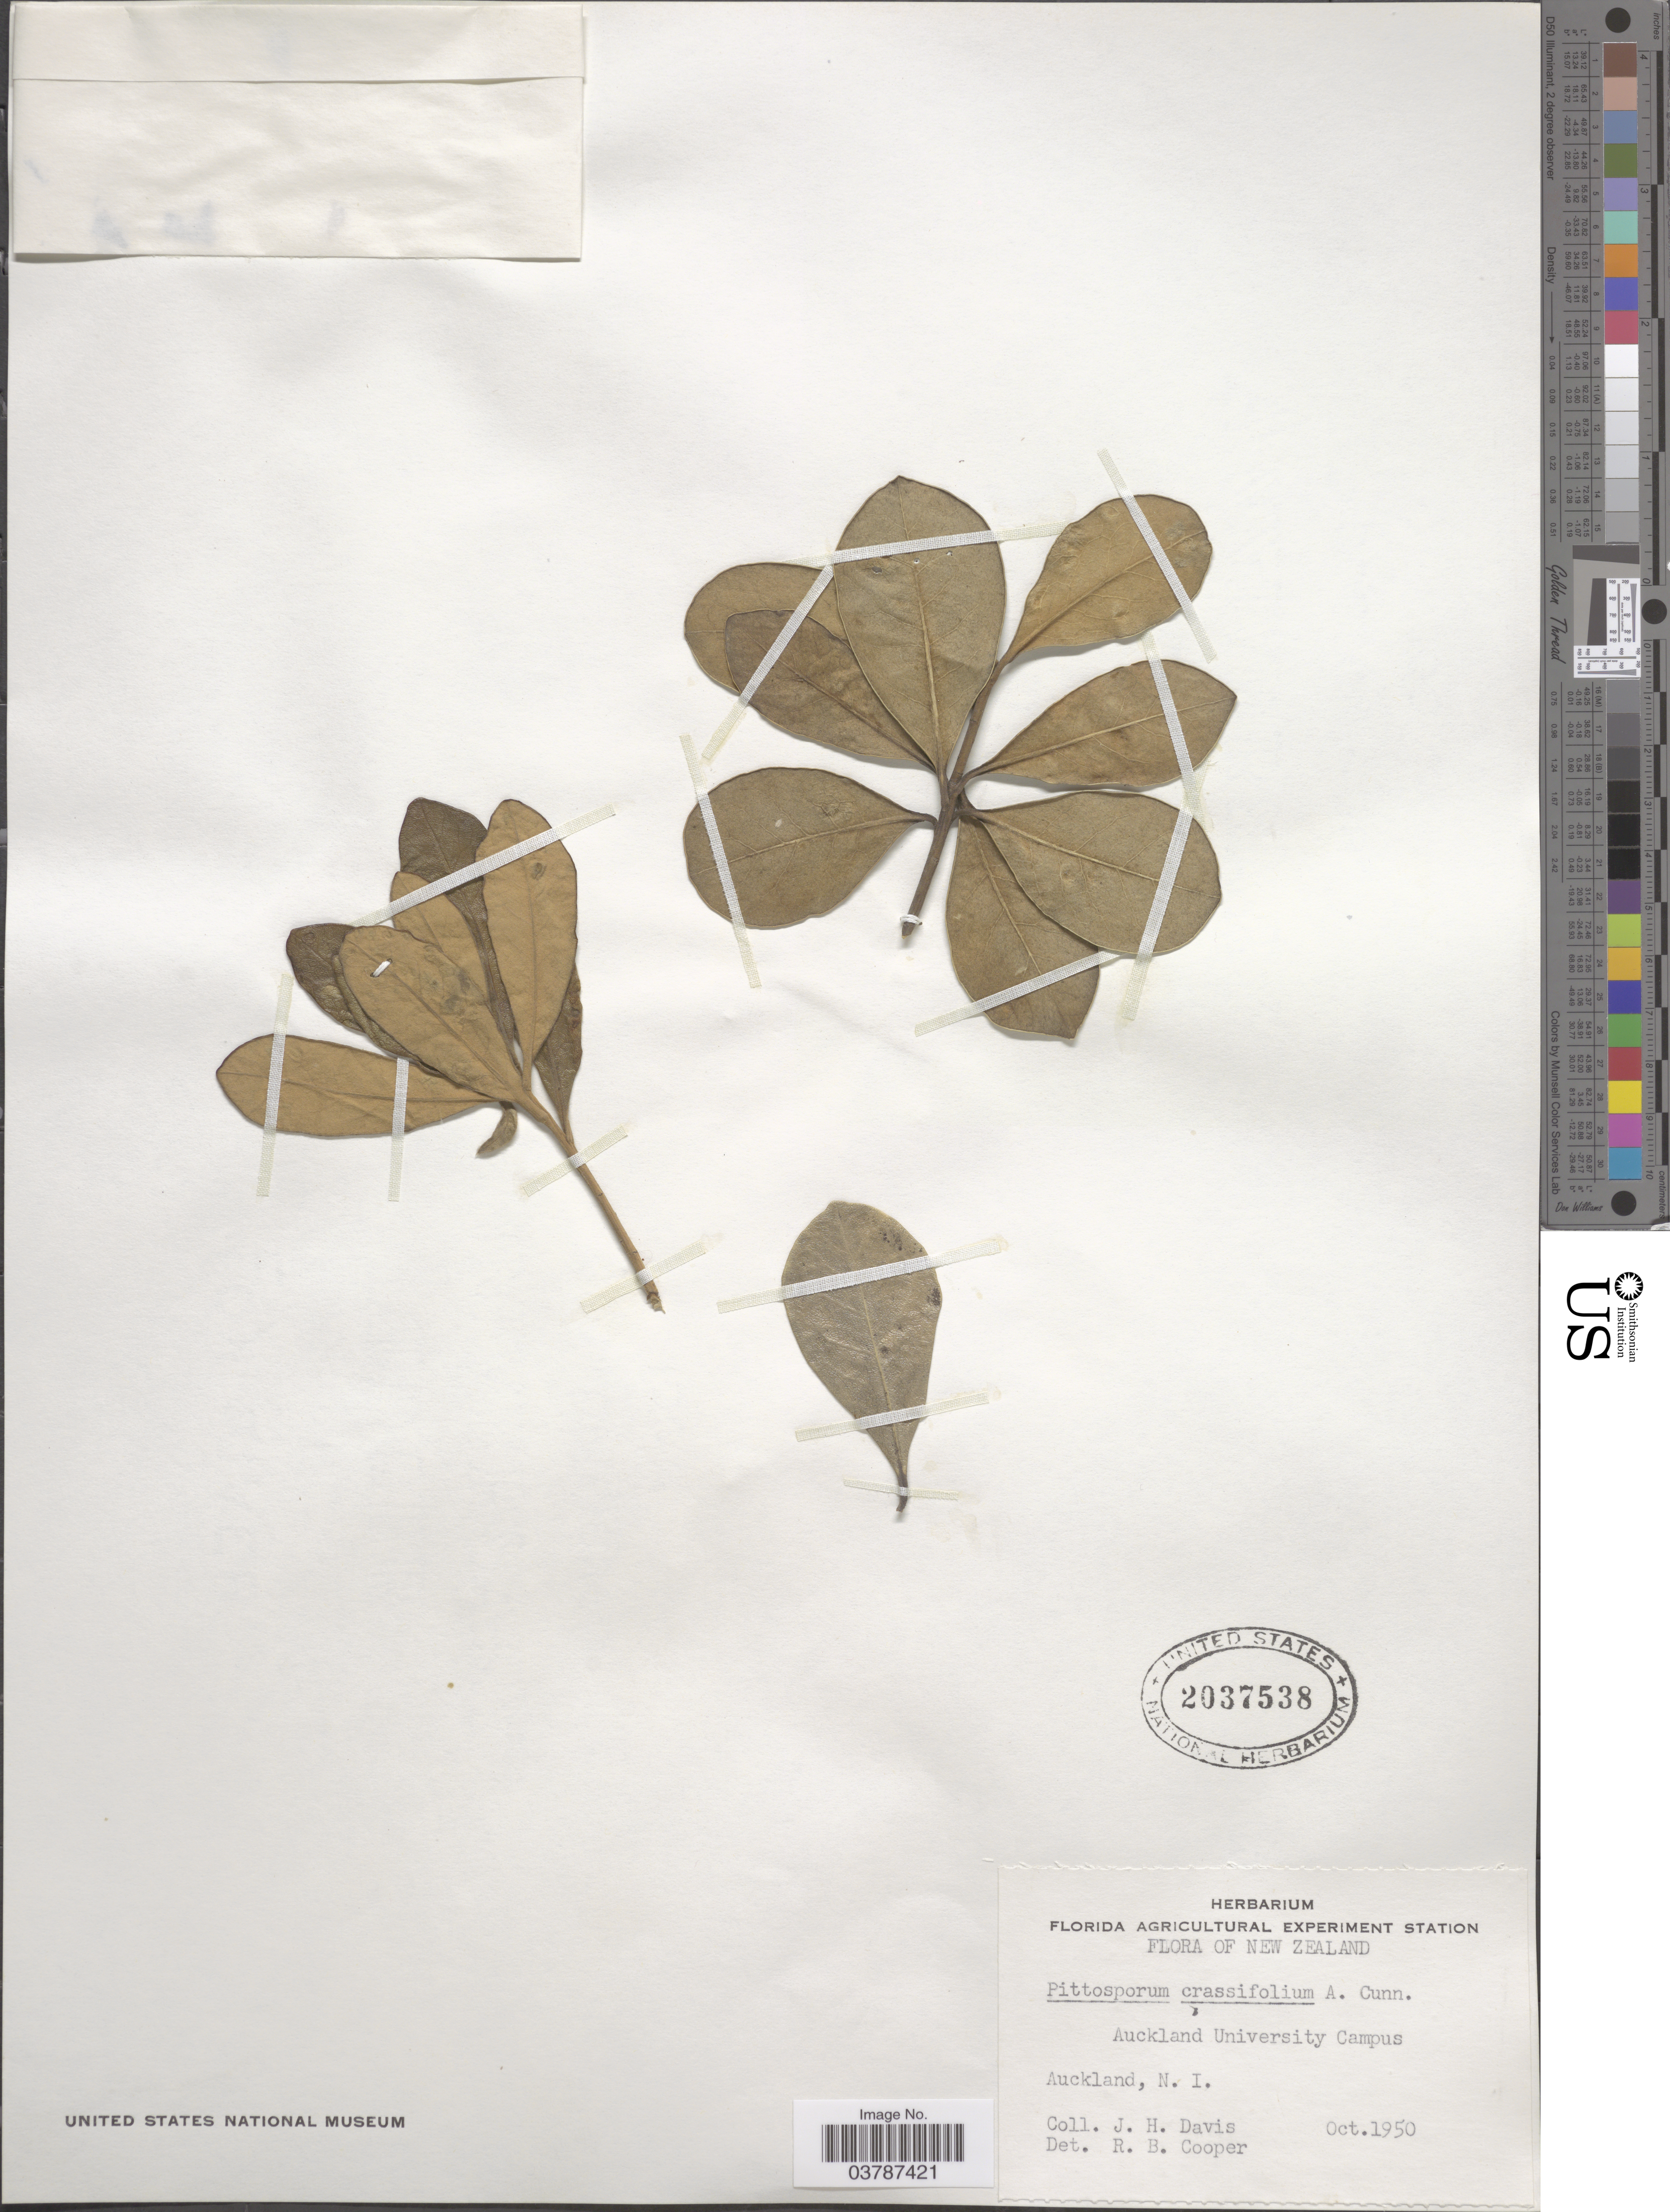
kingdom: Plantae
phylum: Tracheophyta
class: Magnoliopsida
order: Apiales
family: Pittosporaceae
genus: Pittosporum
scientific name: Pittosporum crassifolium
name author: Banks & Sol. ex A. Cunn.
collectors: J. Davis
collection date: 1950-10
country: New Zealand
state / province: Auckland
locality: Auckland University Campus. Auckland, N. I.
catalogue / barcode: US 2037538